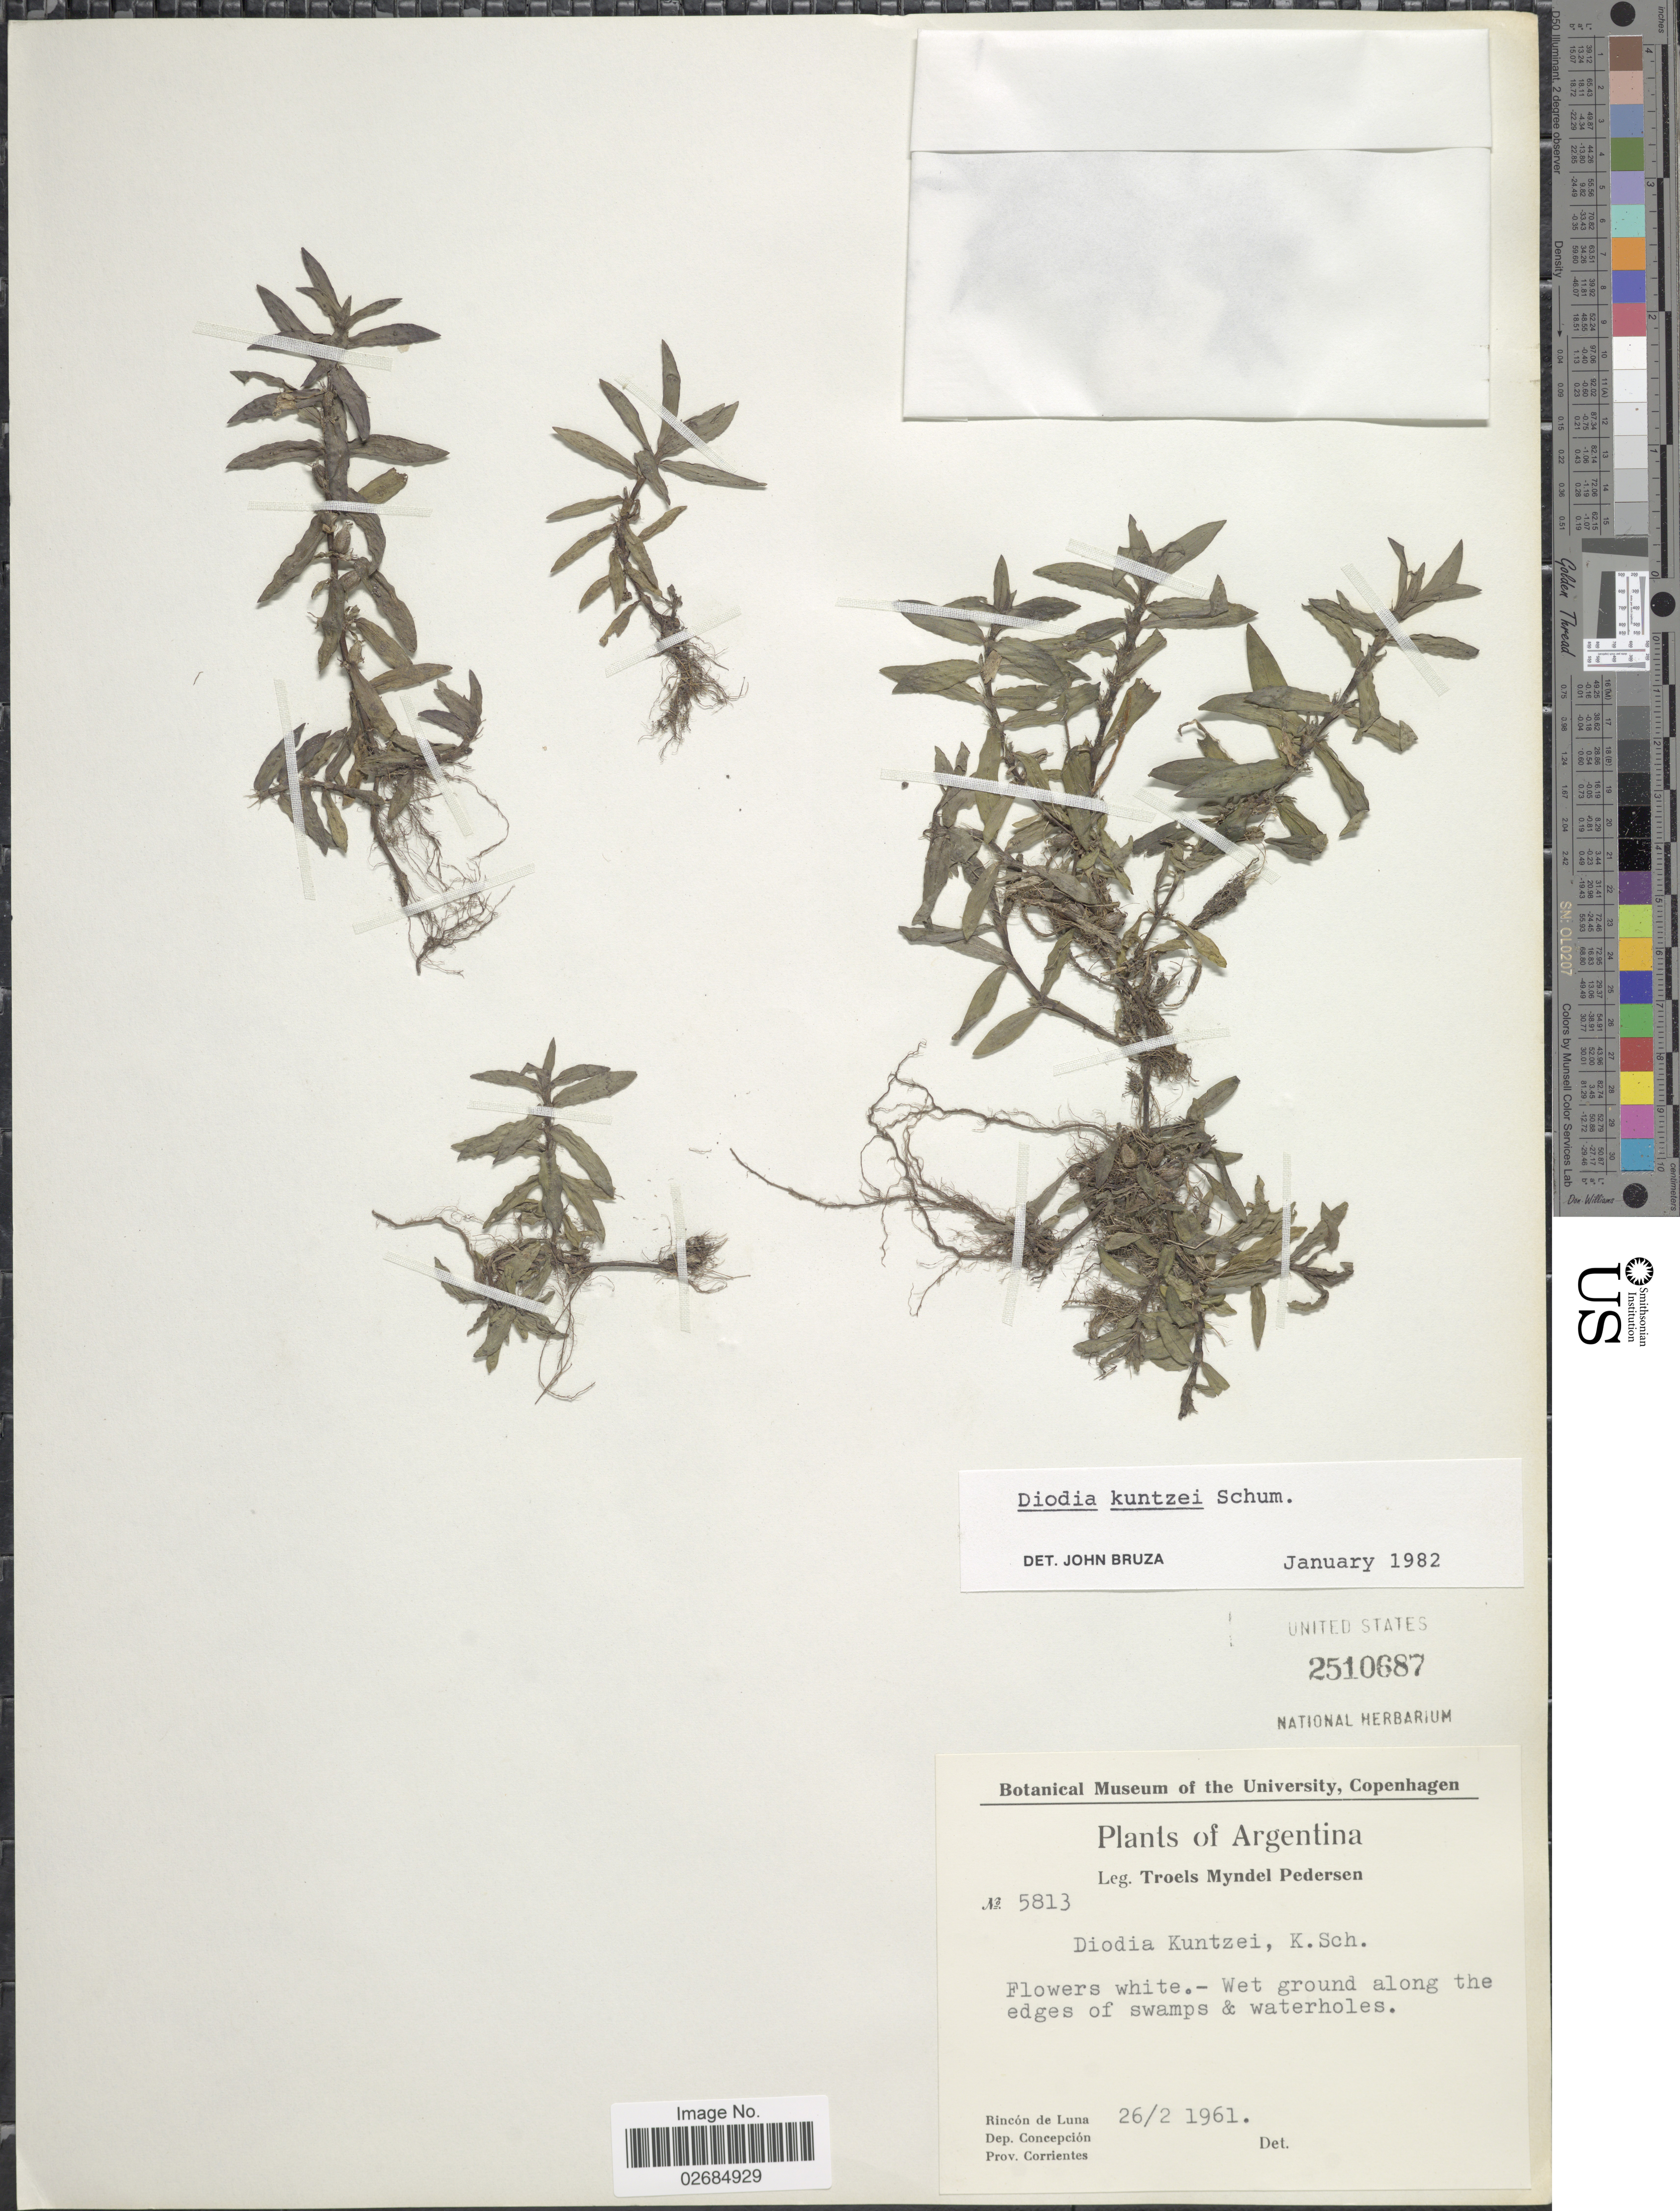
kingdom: Plantae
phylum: Tracheophyta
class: Magnoliopsida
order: Gentianales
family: Rubiaceae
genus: Diodia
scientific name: Diodia kuntzei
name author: K. Schum.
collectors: T. Pederson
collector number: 5813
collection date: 1961-02-26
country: Argentina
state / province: Corrientes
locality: Rincón de Luna. Dep. Concepción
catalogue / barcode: US 2510687